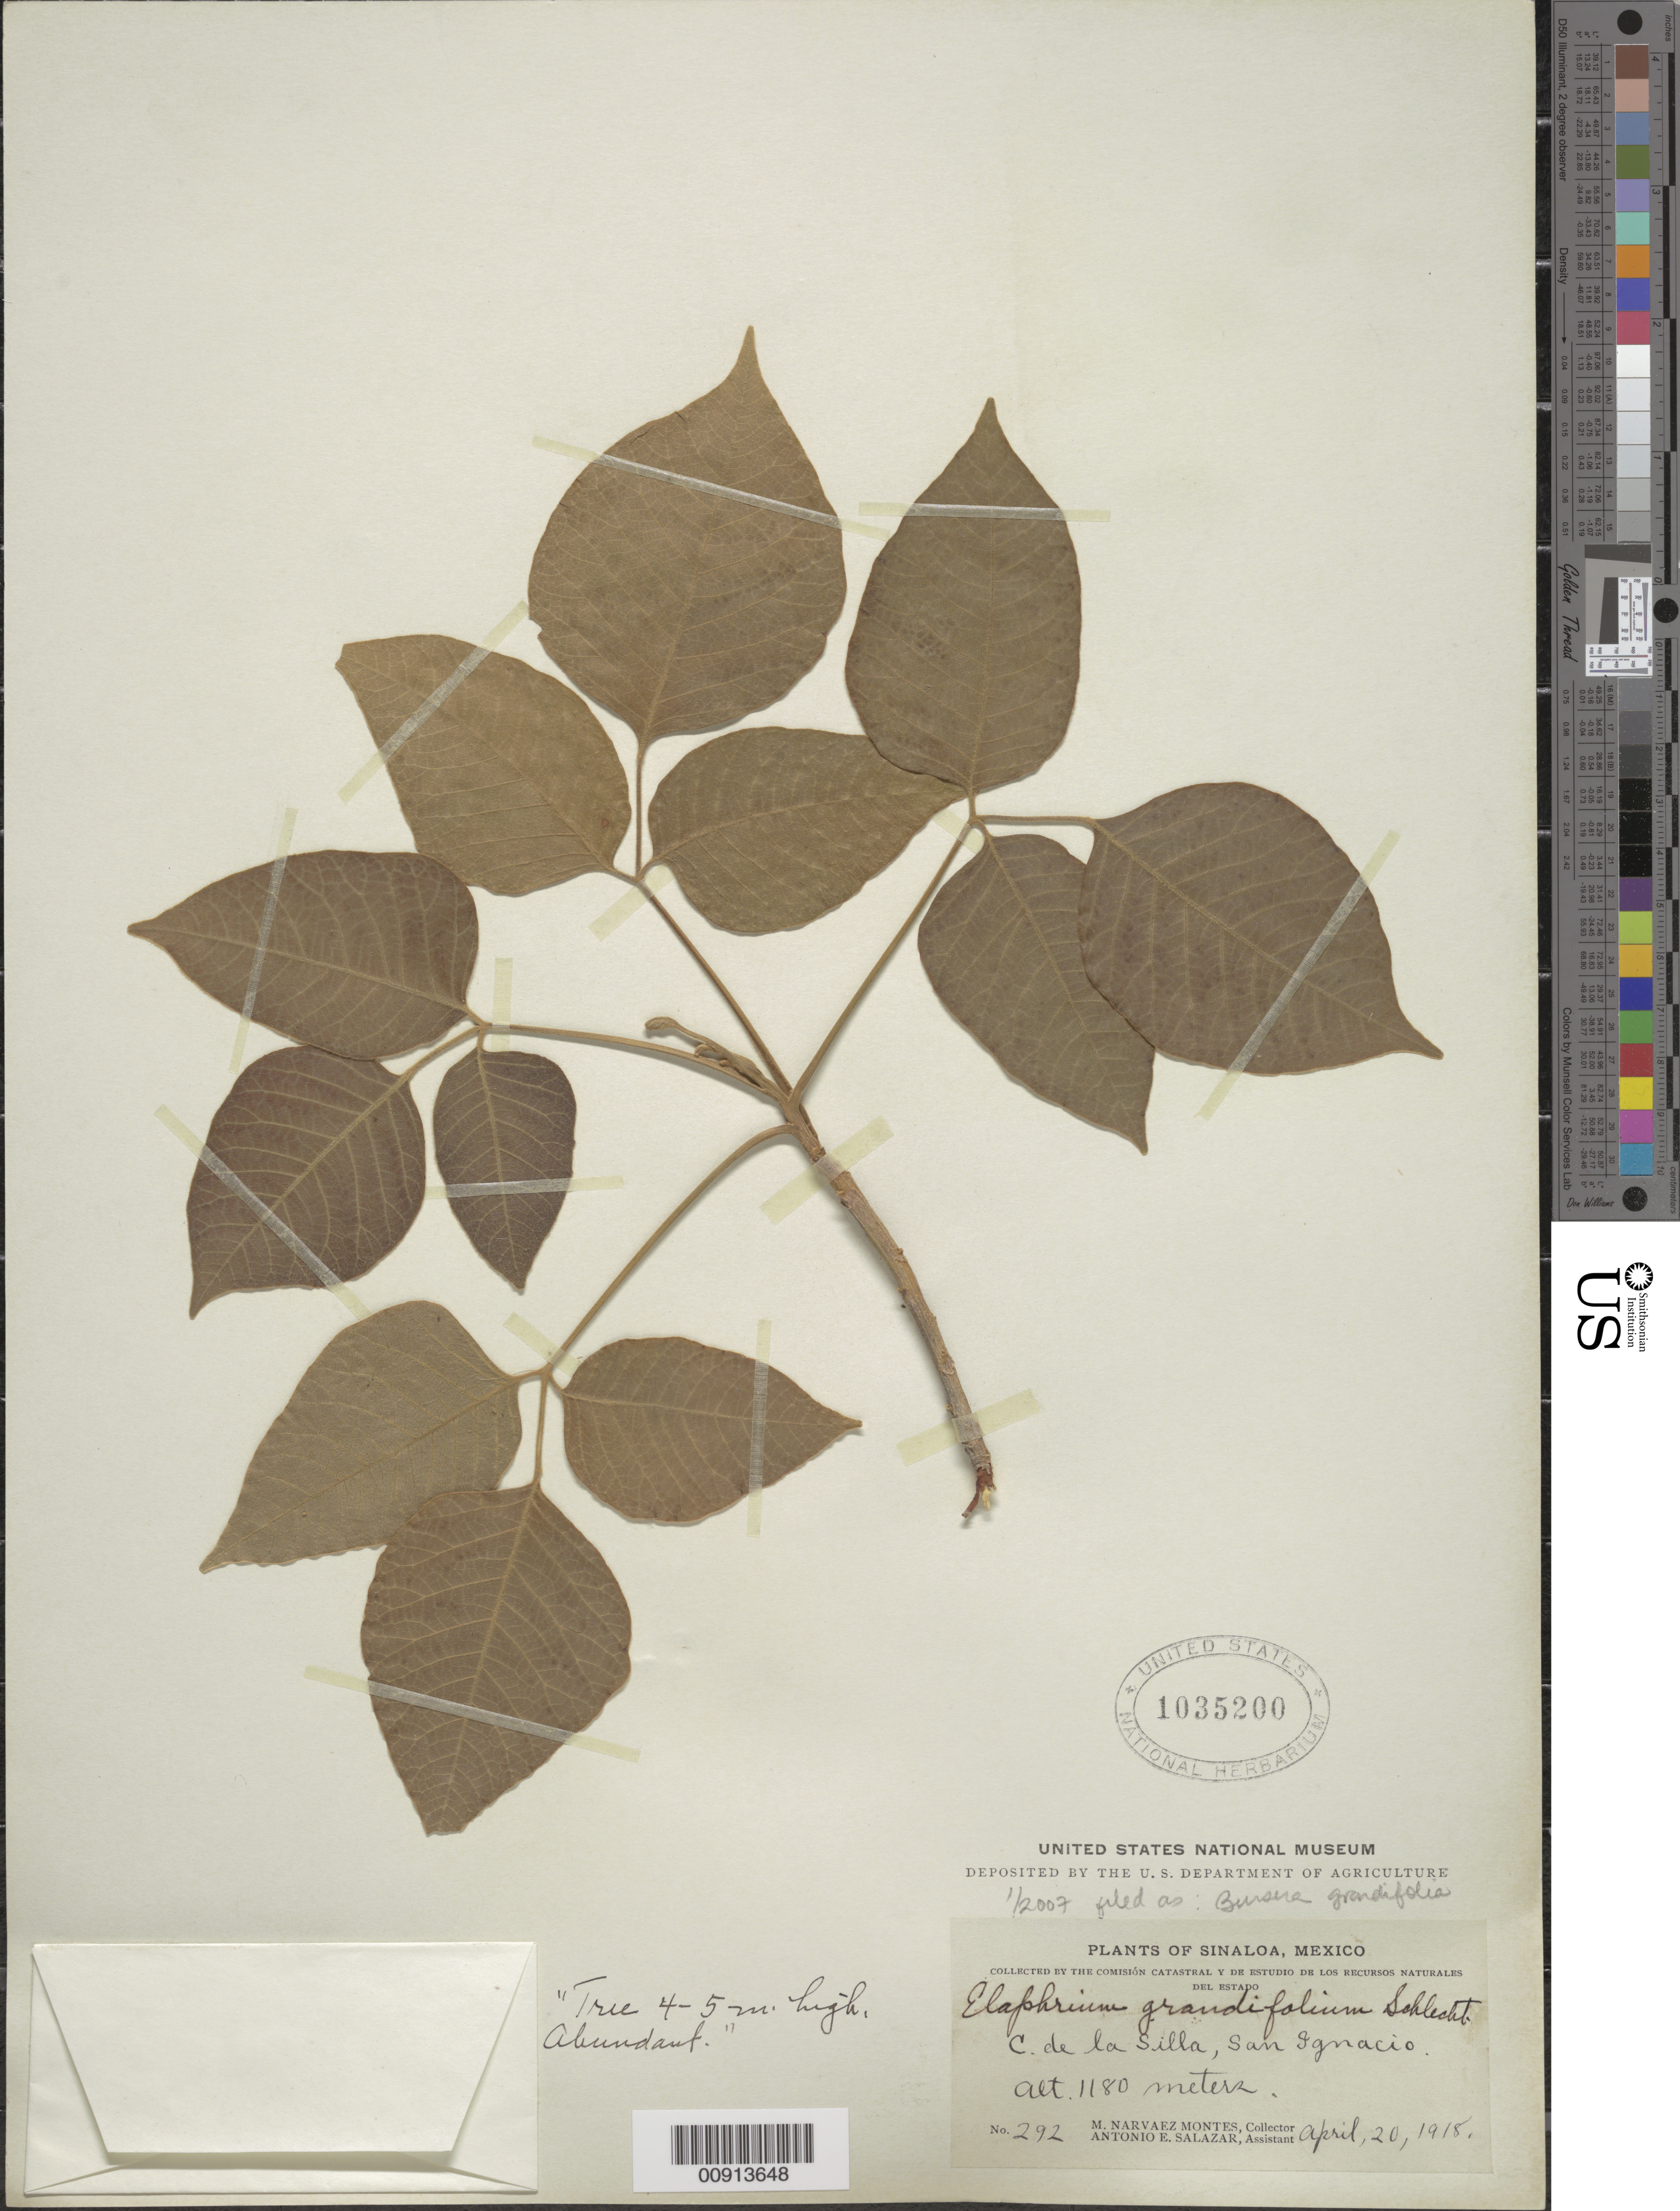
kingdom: Plantae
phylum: Tracheophyta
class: Magnoliopsida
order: Sapindales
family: Burseraceae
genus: Bursera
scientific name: Bursera grandifolia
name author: (Schltdl.) Engl.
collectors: M. Narvaez-Montes & A. E. Salazar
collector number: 292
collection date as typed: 20 Apr 1918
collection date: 1918-04-20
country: Mexico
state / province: Sinaloa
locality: Sinaloa: C. de la Silla, San Ignacio.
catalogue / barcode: US 1035200